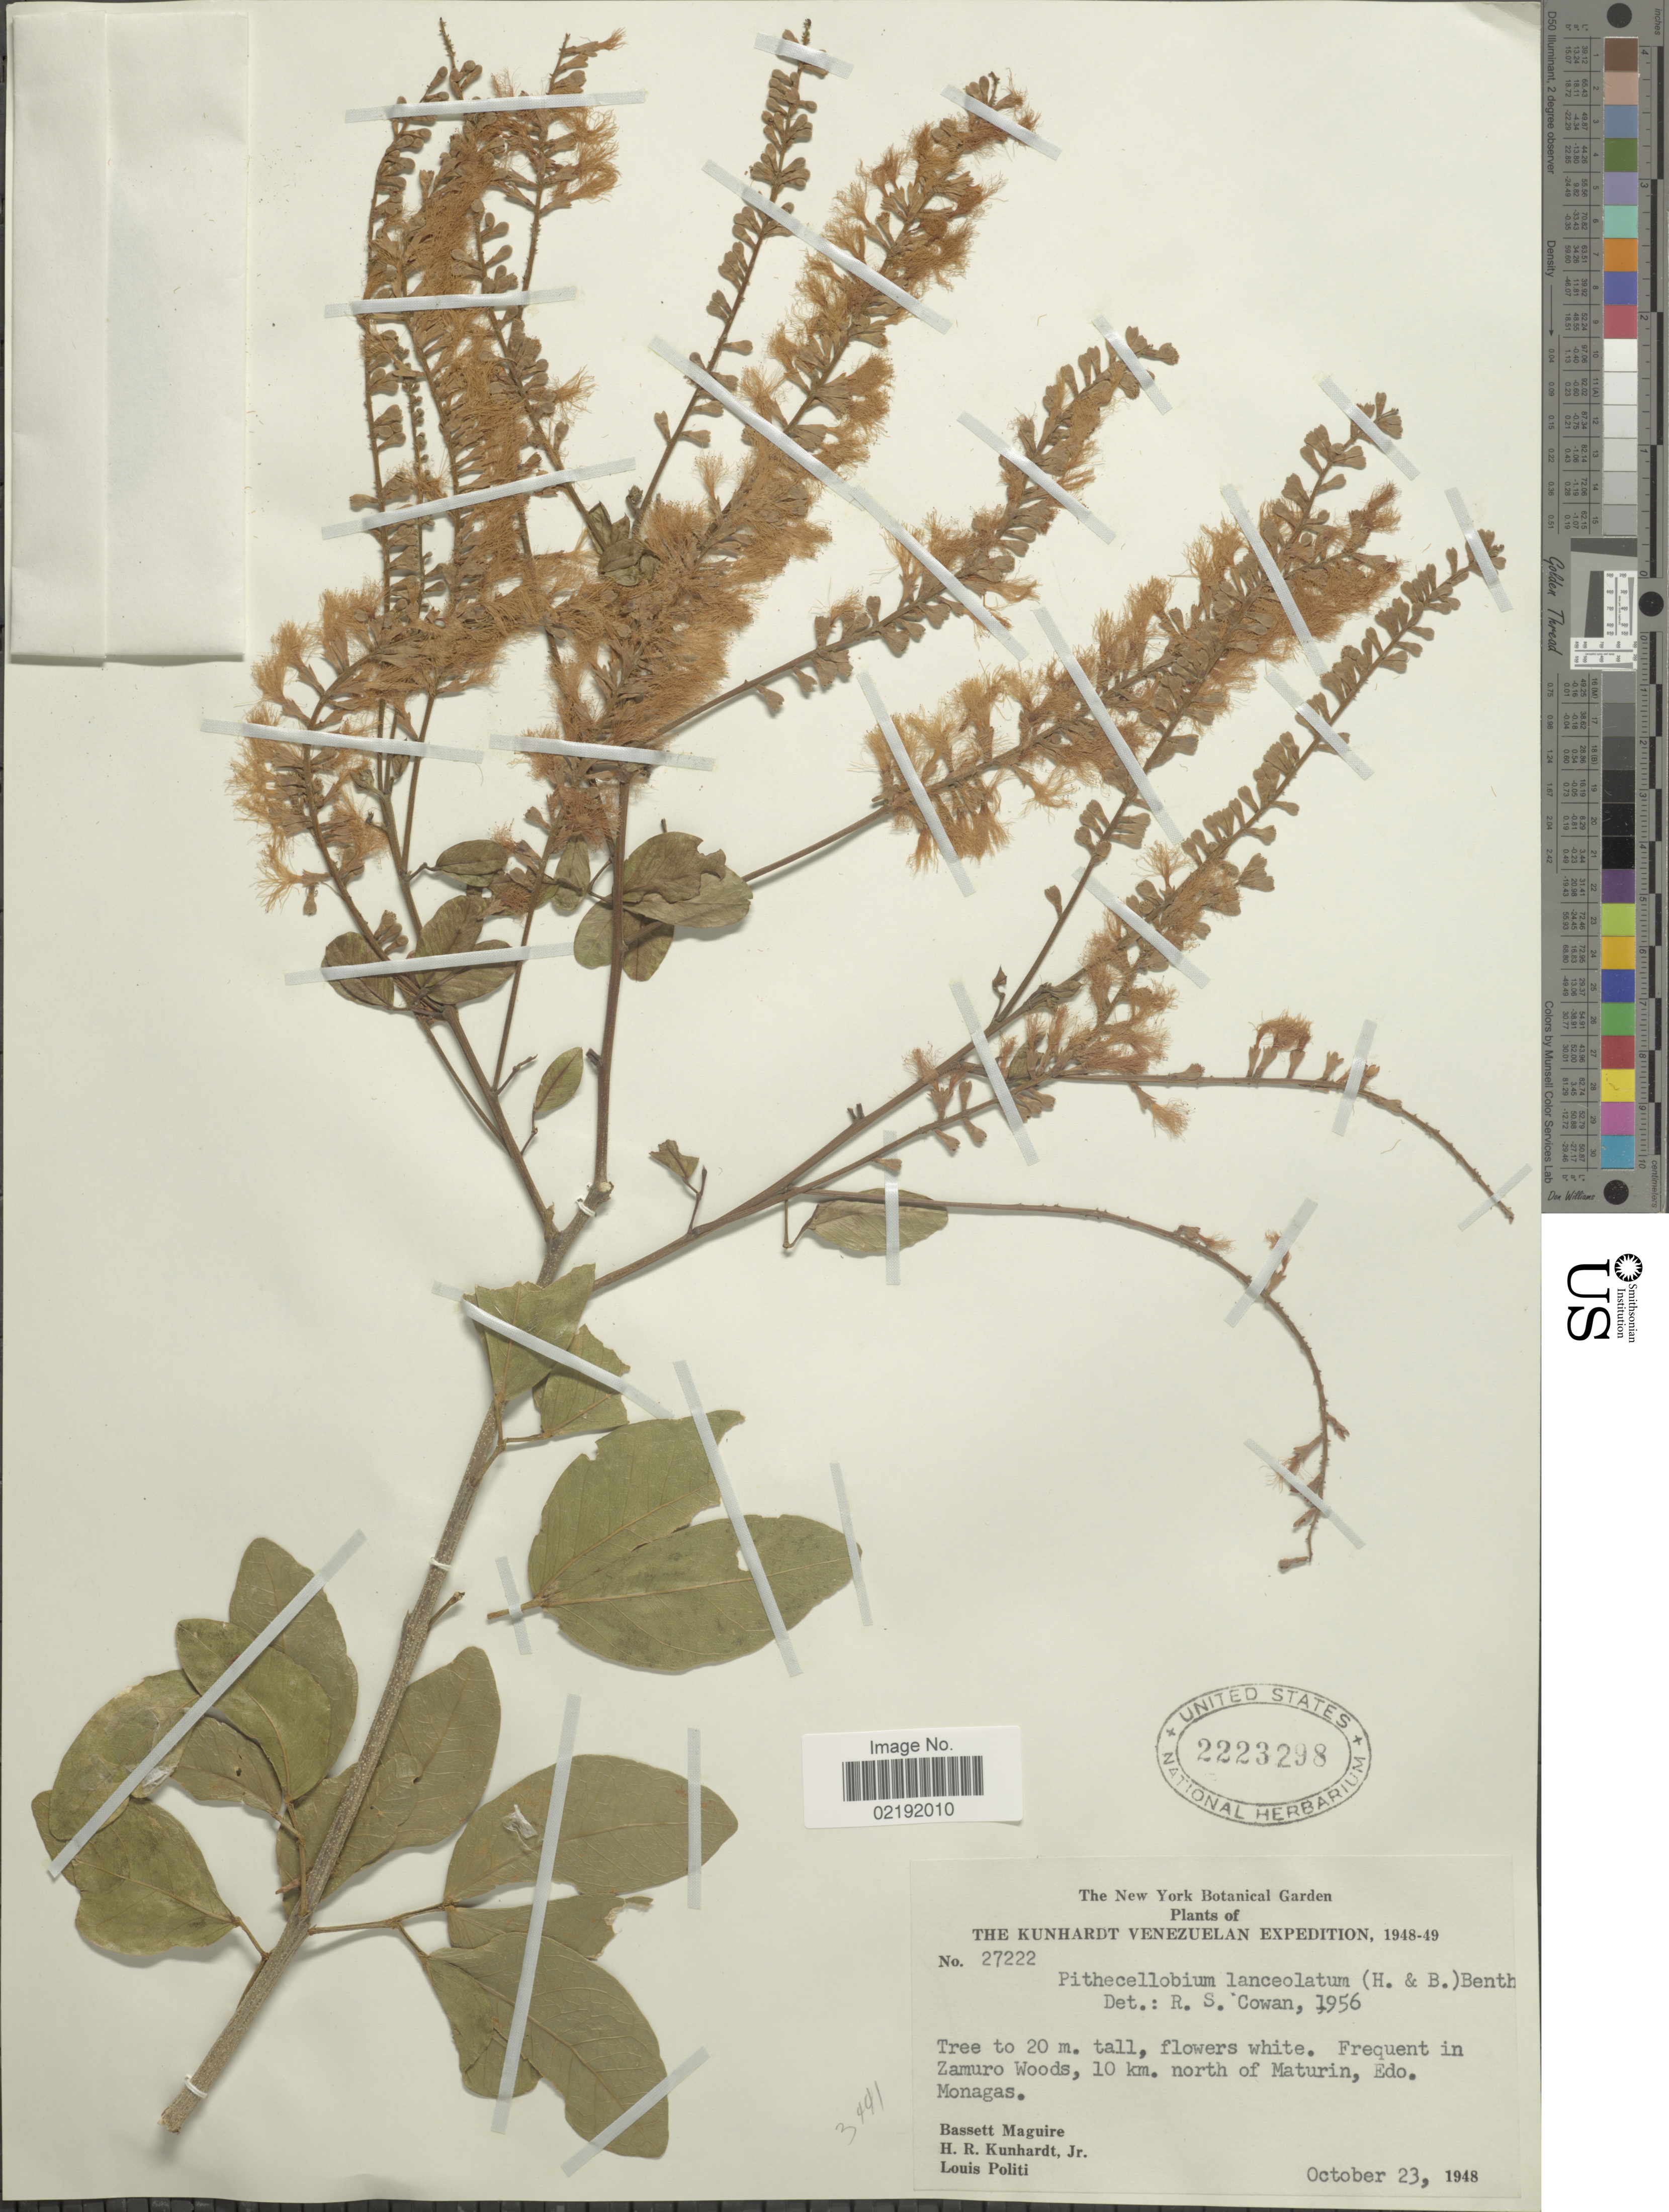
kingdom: Plantae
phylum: Tracheophyta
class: Magnoliopsida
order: Fabales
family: Fabaceae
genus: Pithecellobium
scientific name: Pithecellobium lanceolatum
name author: (Humb. & Bonpl. ex Willd.) Benth.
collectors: B. Maguire, H. Kunhardt & L. Politi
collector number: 27222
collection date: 1948-10-23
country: Venezuela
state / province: Monagas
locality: Frequent in Zamuro Woods, 10 km. north of Maturin, Edo. Monagas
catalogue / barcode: US 2223298